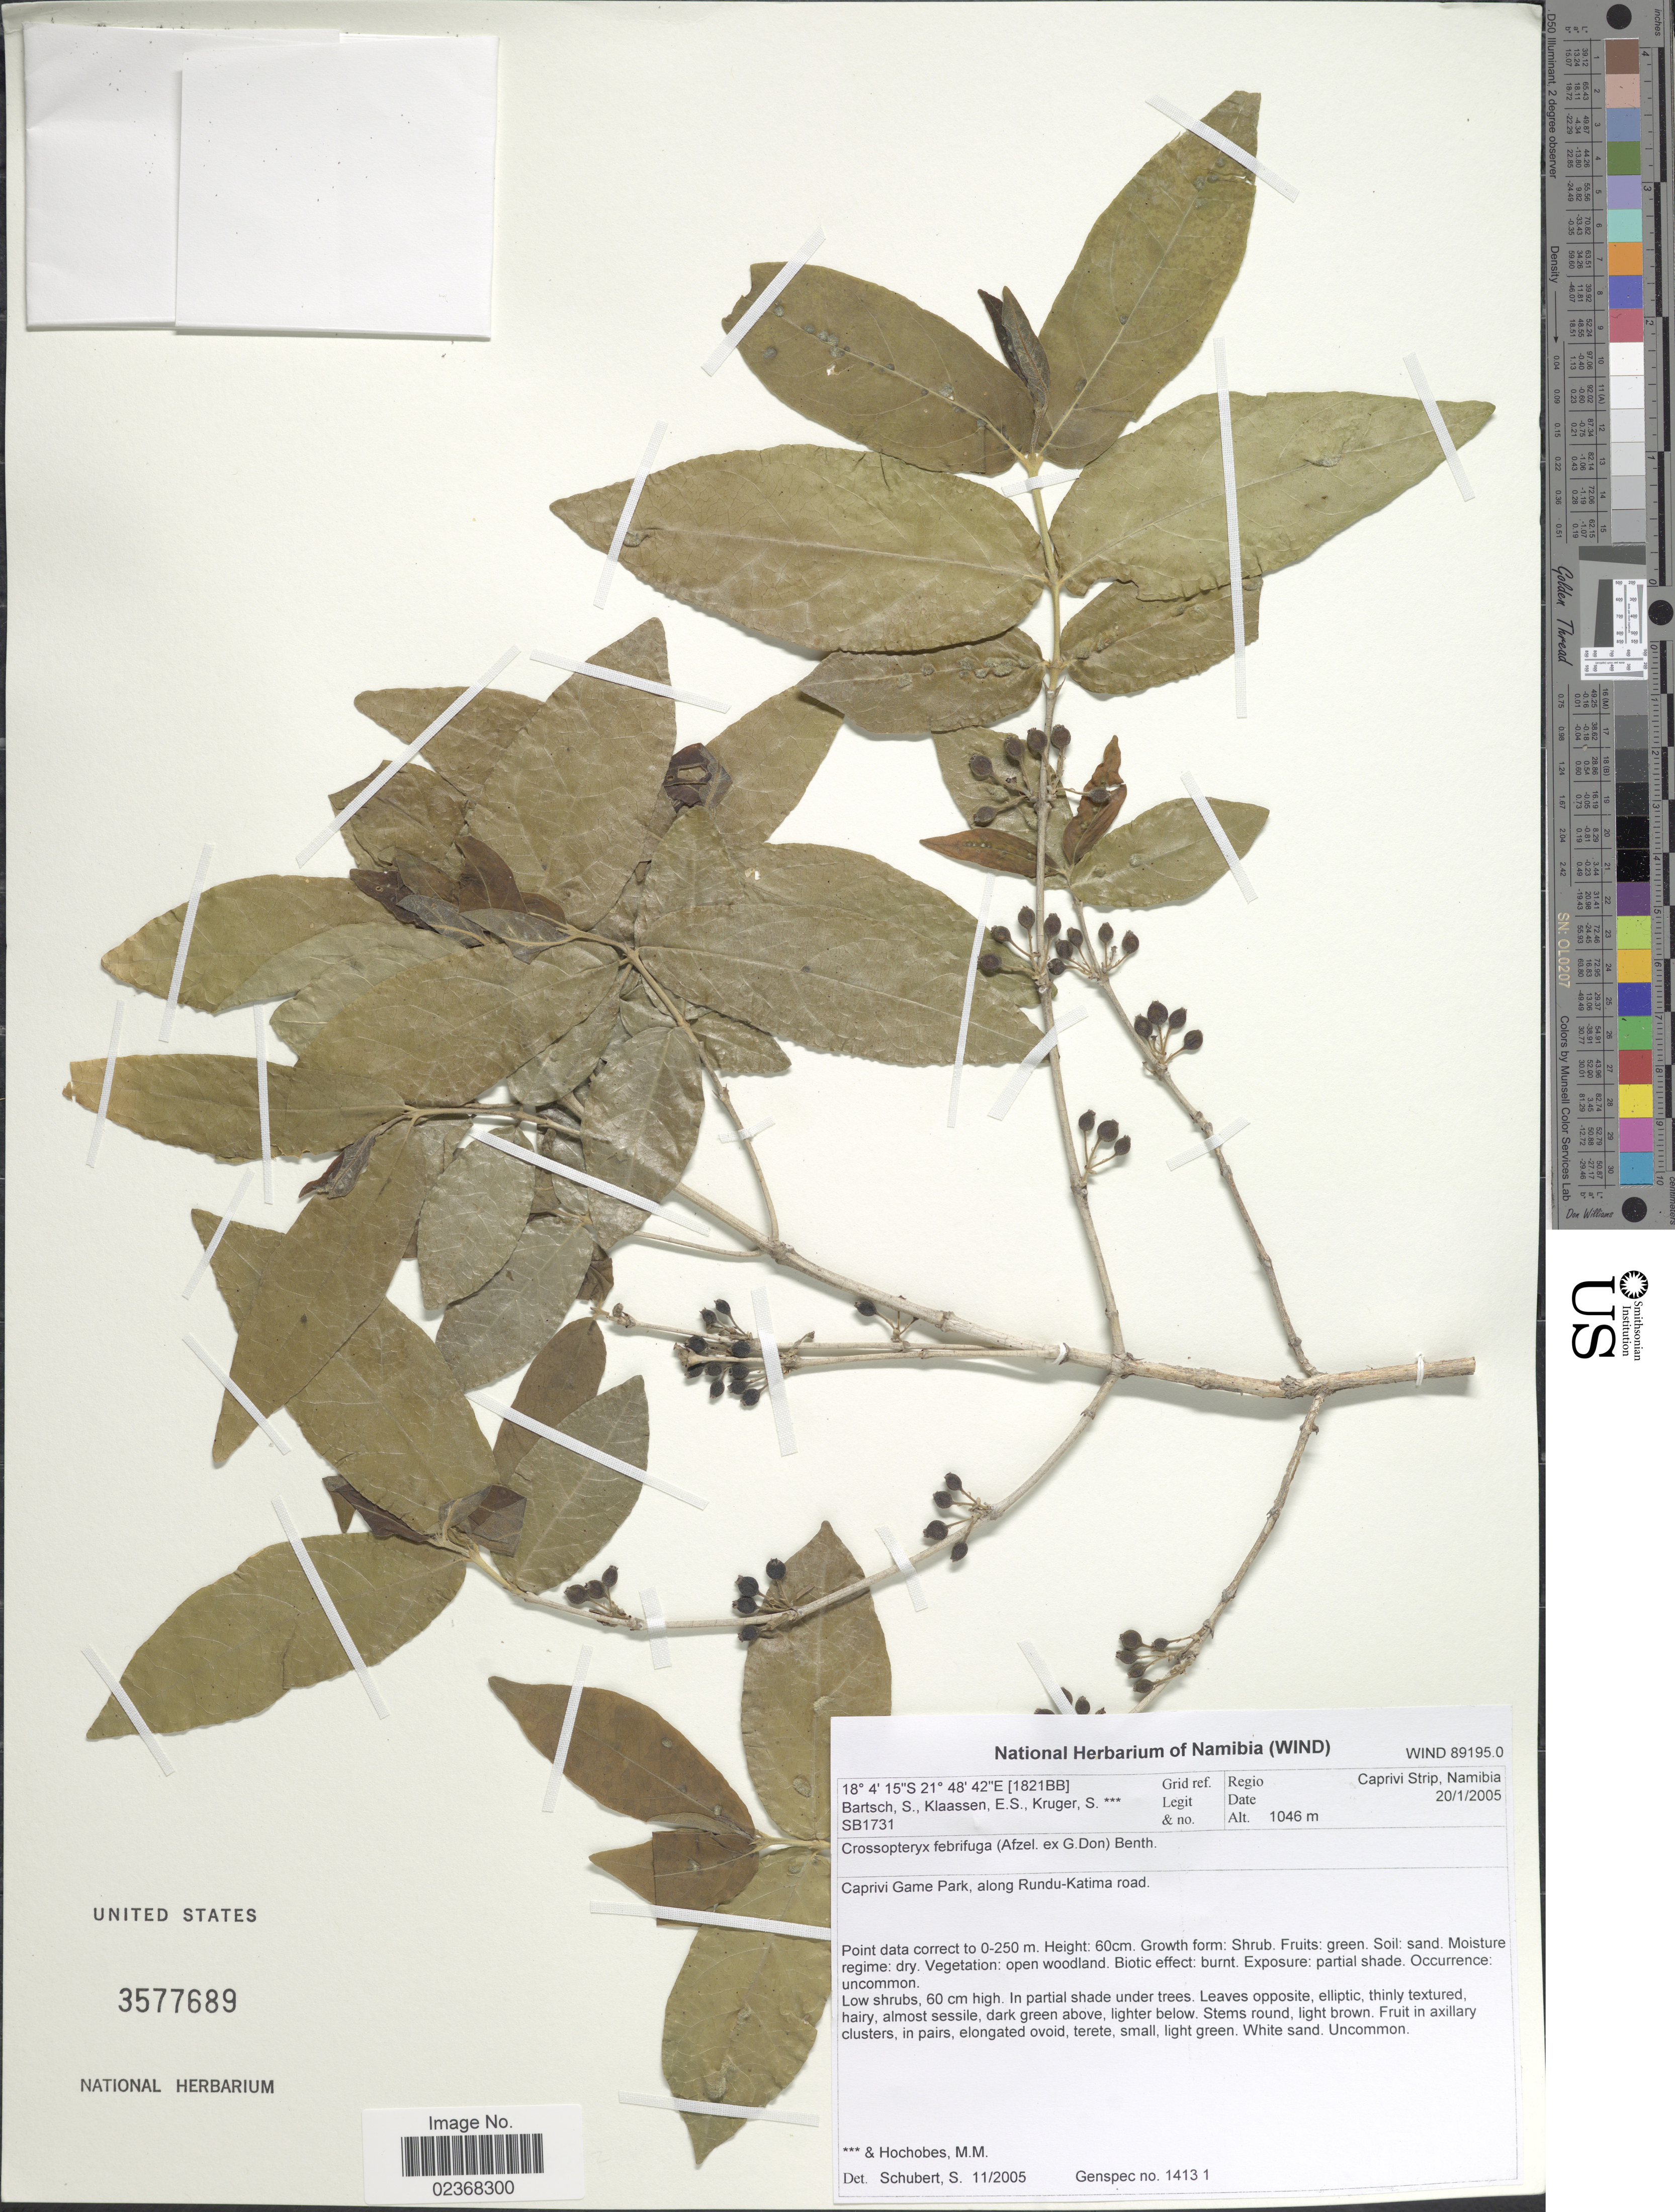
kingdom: Plantae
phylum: Tracheophyta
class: Magnoliopsida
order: Gentianales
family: Rubiaceae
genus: Crossopteryx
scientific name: Crossopteryx febrifuga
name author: (Afzel. ex G. Don) Benth.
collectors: S. Bartsch, E. S. Klaassen, S. Kruger & M. Hochobes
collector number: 14131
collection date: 2005-01-20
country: Namibia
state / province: Caprivi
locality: Caprivi Strip, Namibia, Grid Ref. [1821BB] Caprivi game Park, along Rundu-Katima road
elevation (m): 1046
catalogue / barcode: US 3577689